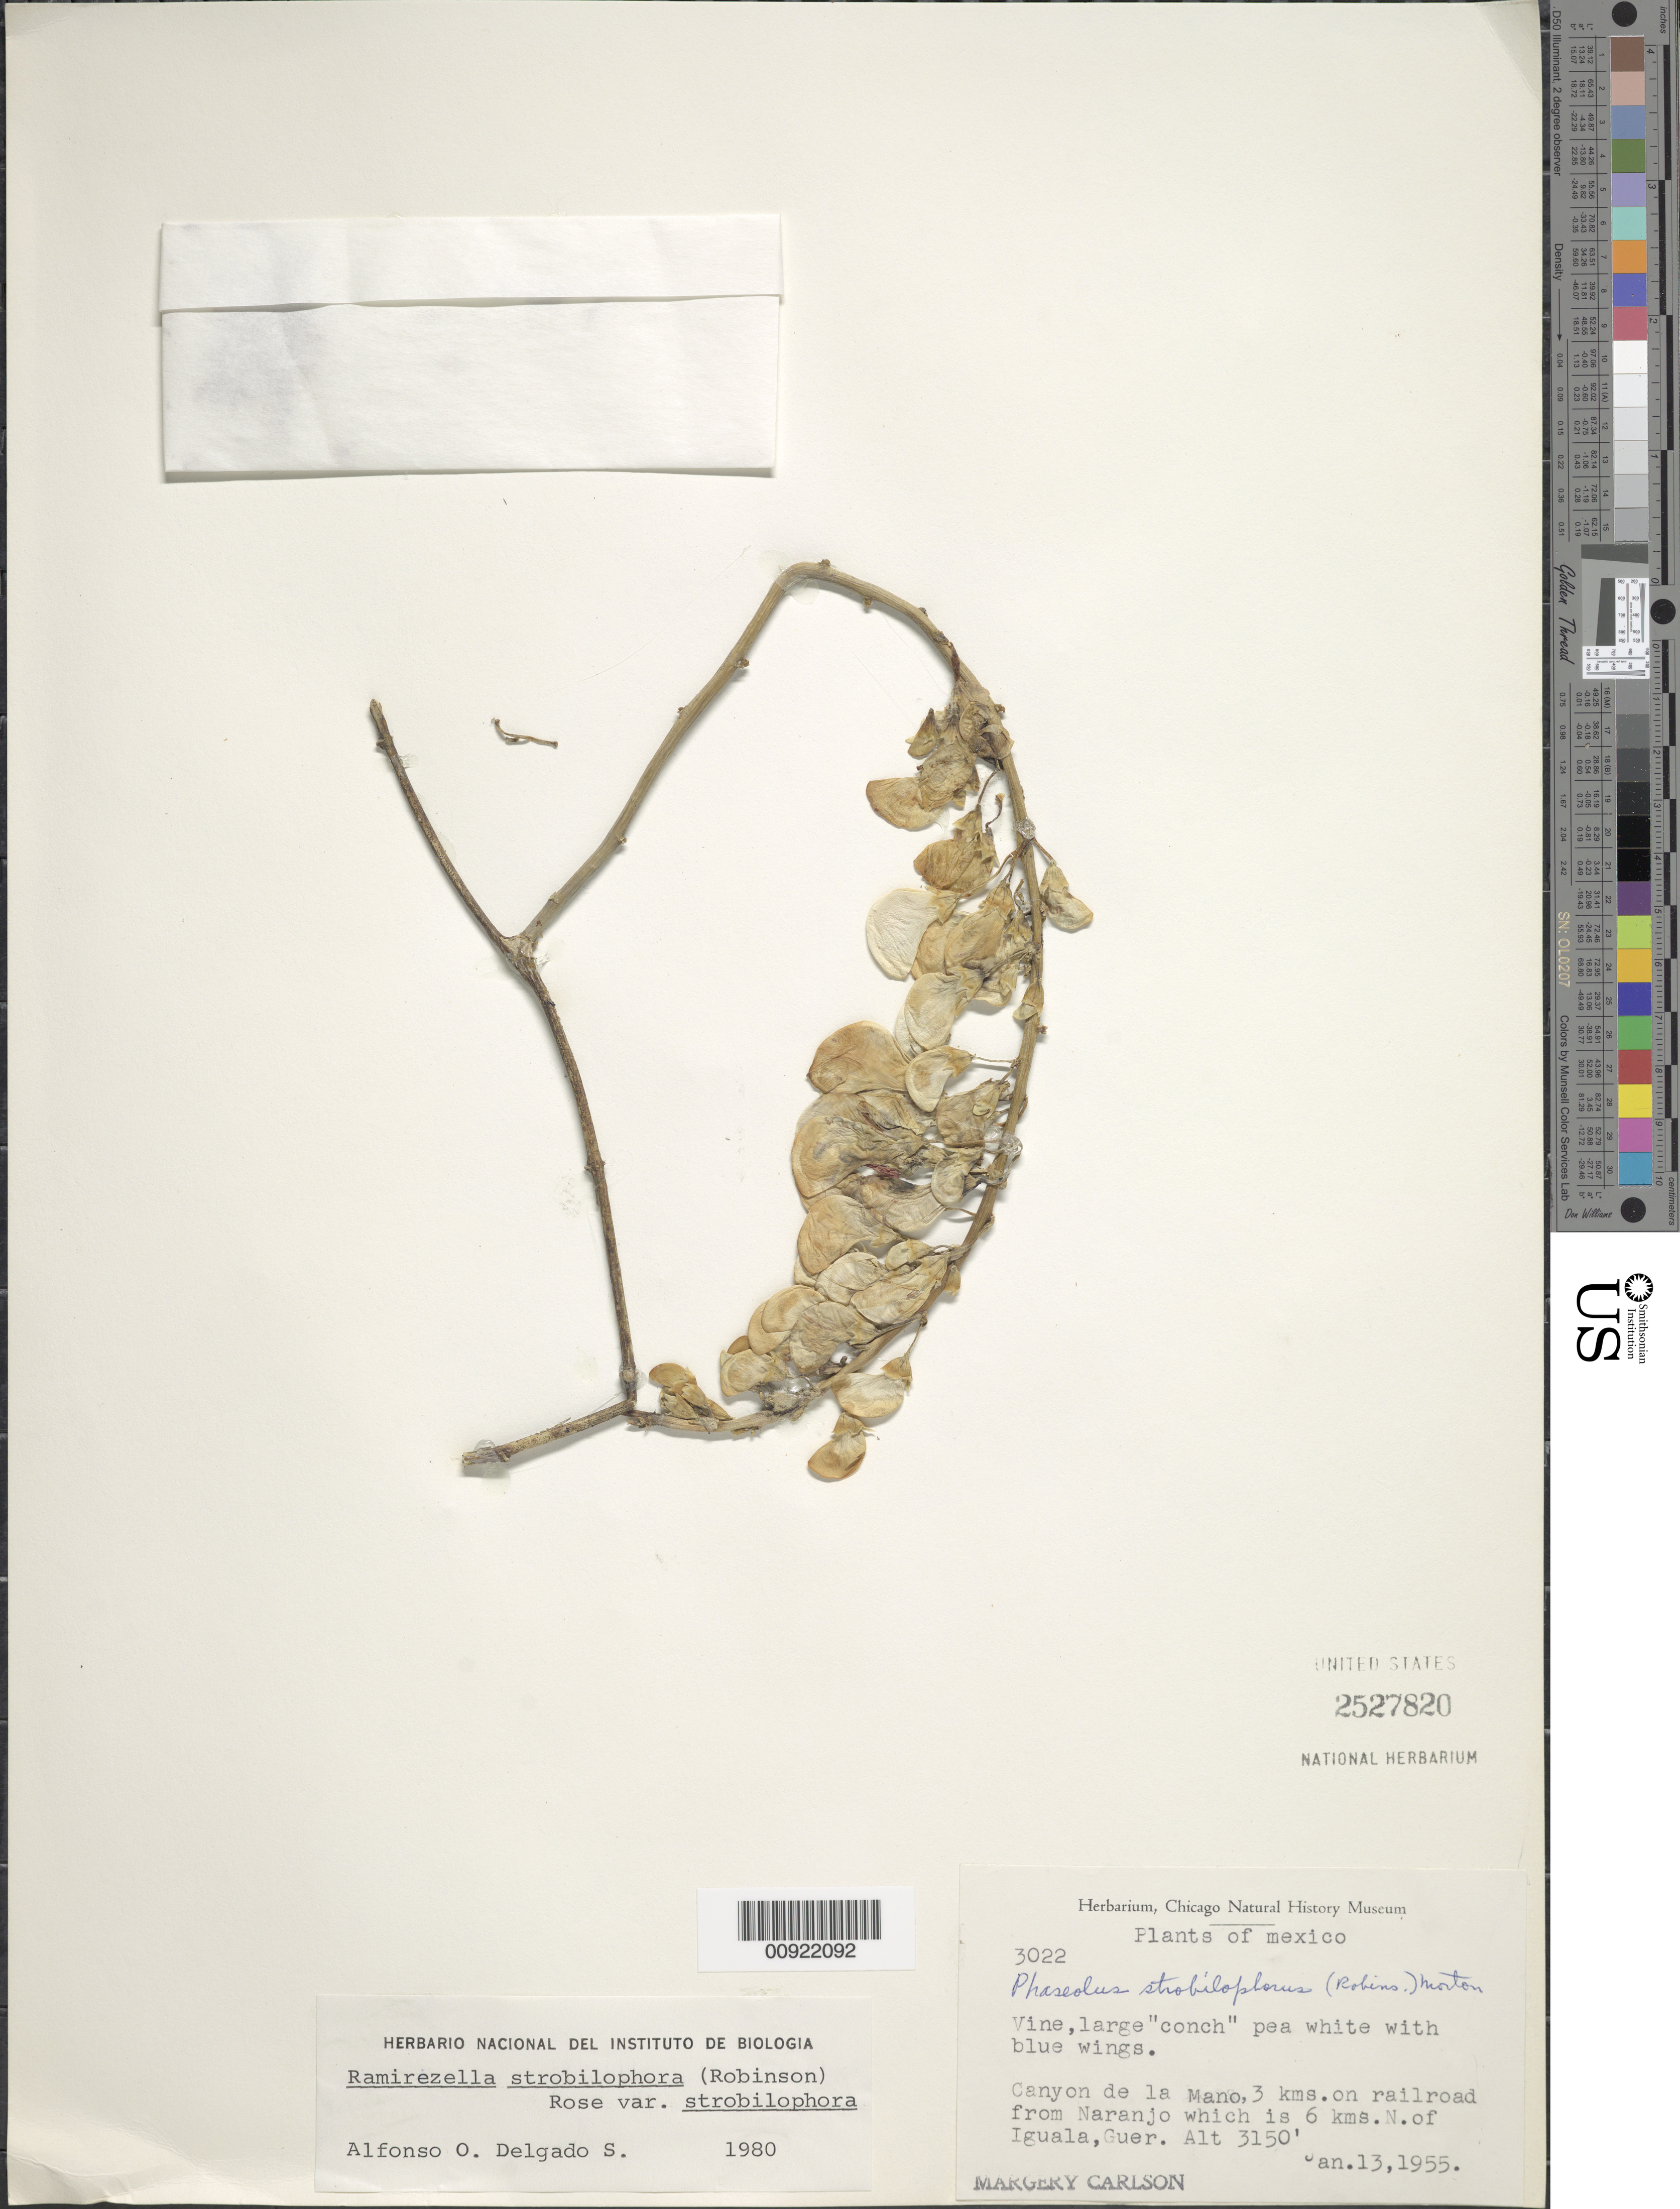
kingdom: Plantae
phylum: Tracheophyta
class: Magnoliopsida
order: Fabales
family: Fabaceae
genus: Ramirezella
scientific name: Ramirezella strobilophora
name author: (B.L. Rob.) Rose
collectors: M. C. Carlson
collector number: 3022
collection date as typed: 13 Jan 1955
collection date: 1955-01-13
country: Mexico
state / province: Guerrero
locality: Canyon de la Mano, 3 km on railroad from Naranjo which is 6 km N of Iguala, Guerrero.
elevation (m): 960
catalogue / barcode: US 2527820